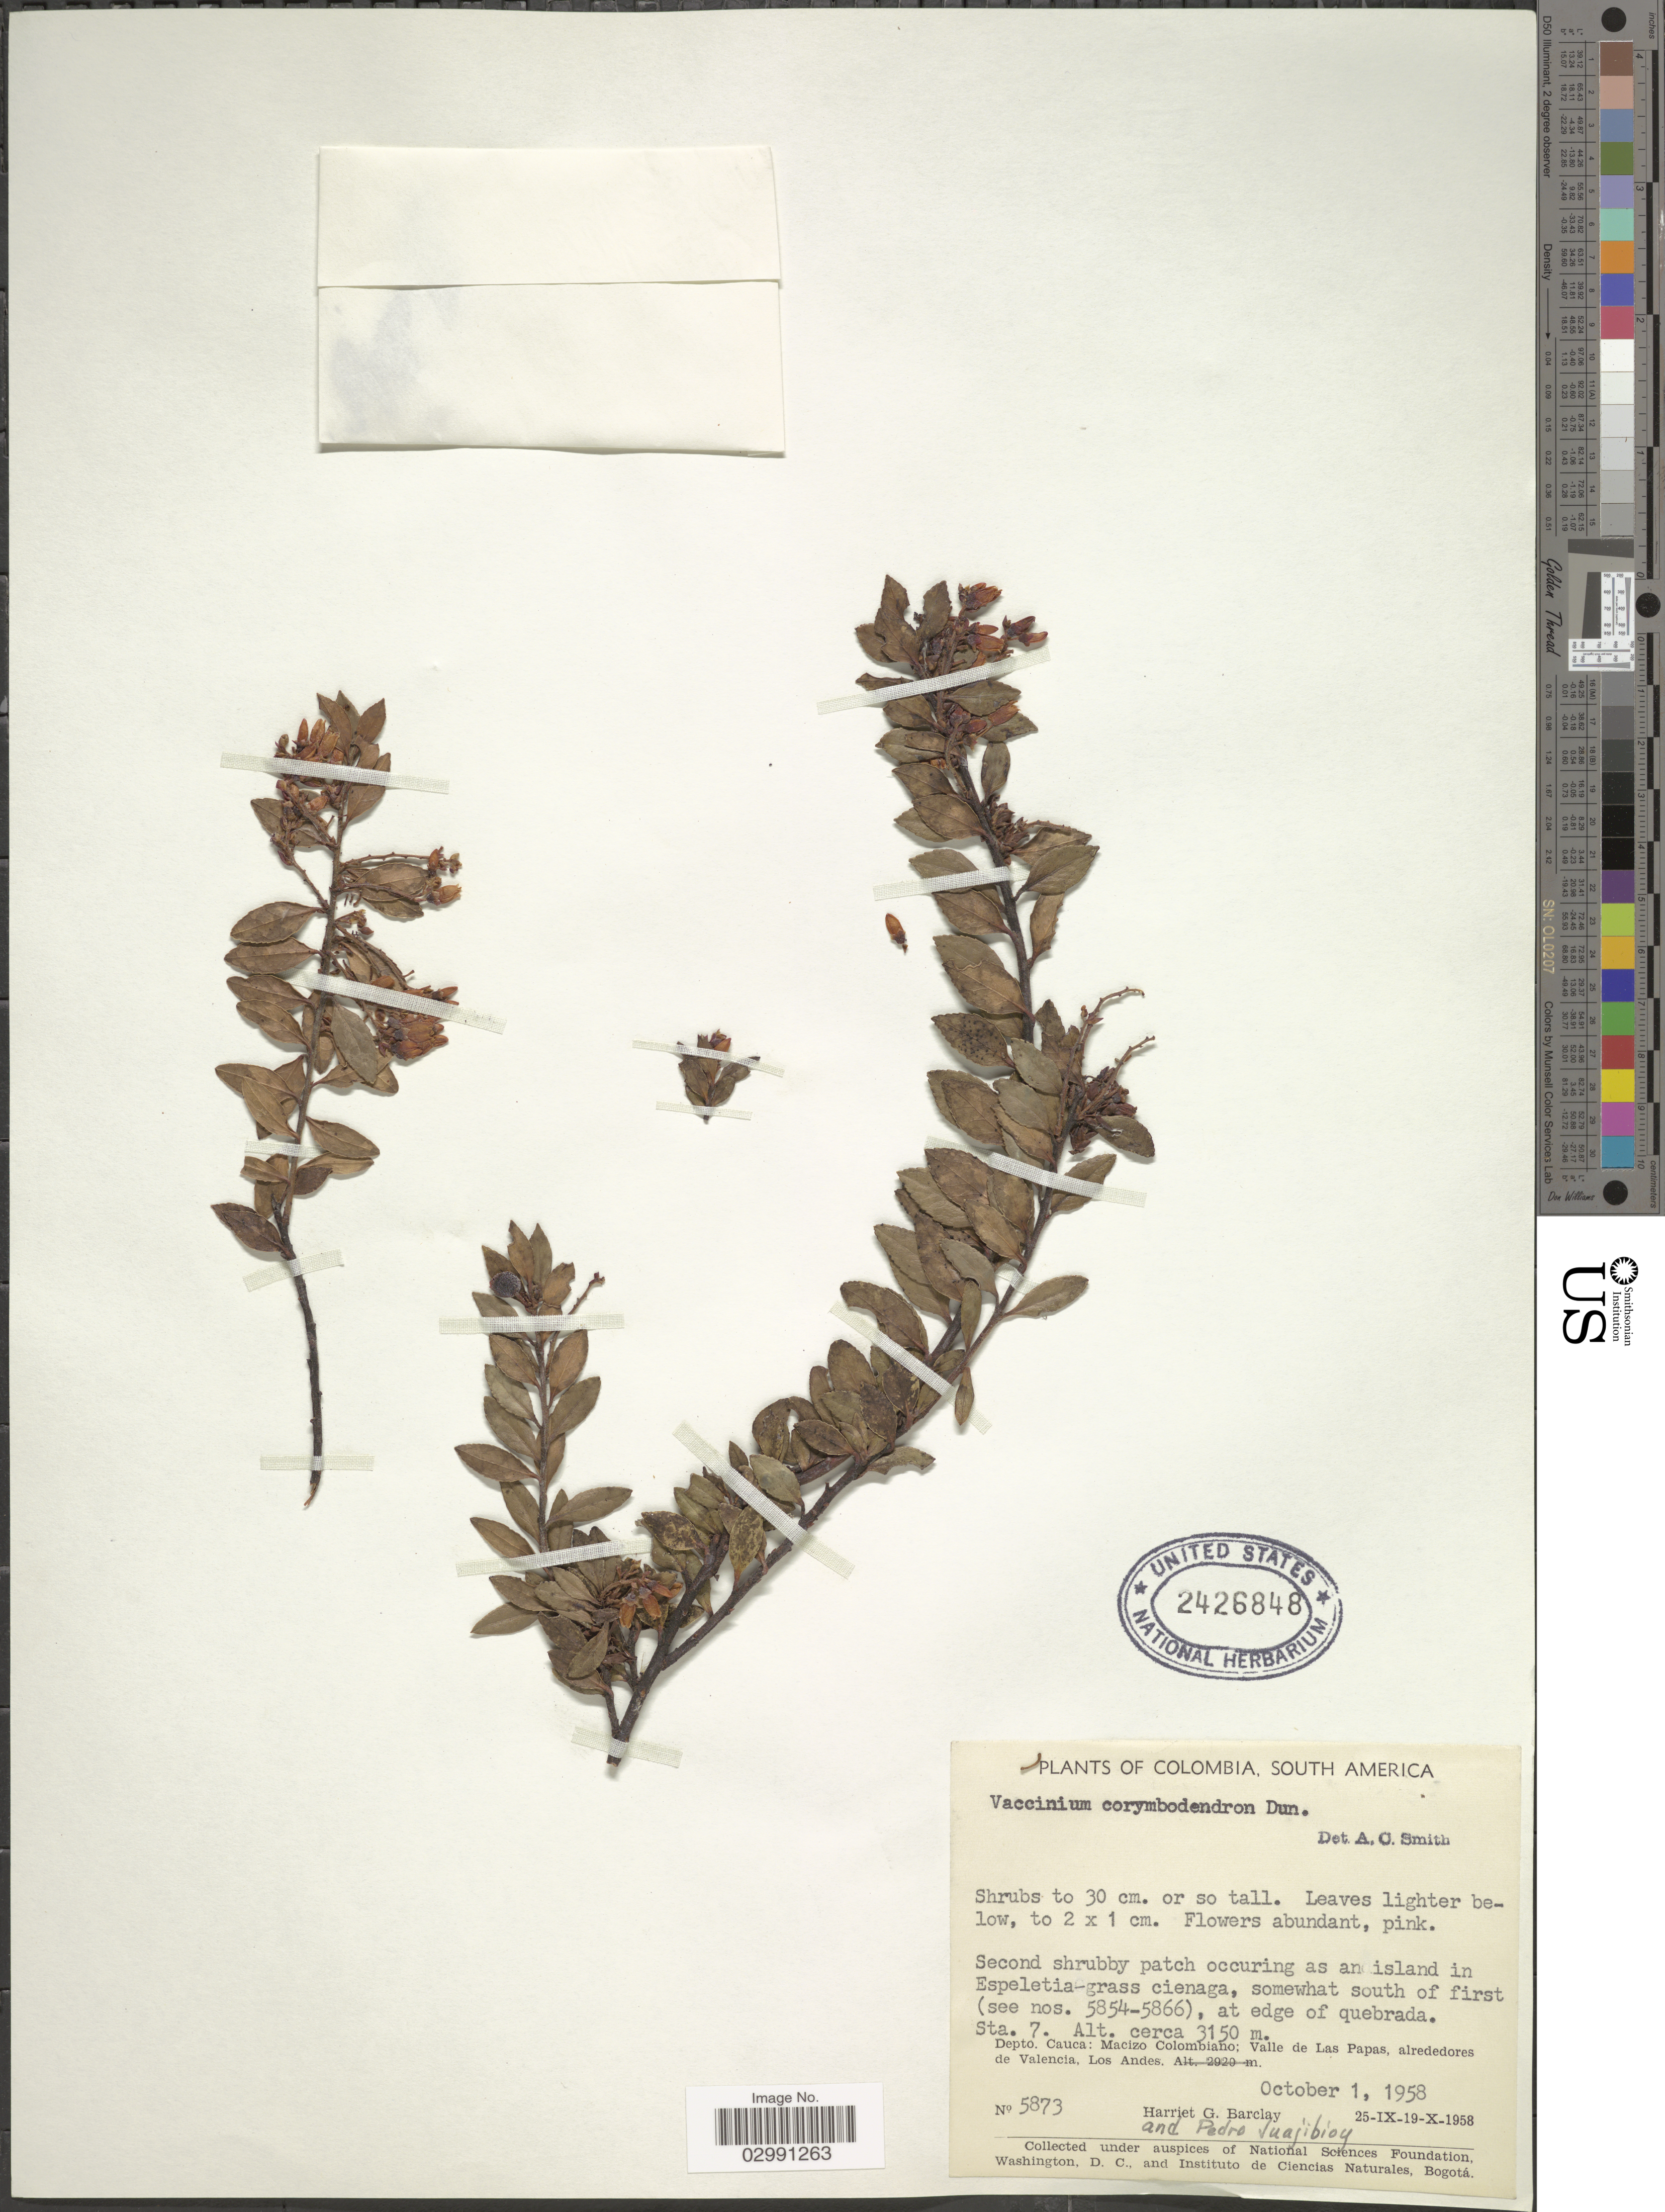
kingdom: Plantae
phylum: Tracheophyta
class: Magnoliopsida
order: Ericales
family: Ericaceae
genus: Vaccinium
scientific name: Vaccinium corymbodendron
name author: Dunal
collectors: H. G. Barclay & P. Juajibioy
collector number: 5873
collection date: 1958-10-01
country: Colombia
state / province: Cauca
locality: South America. Somewhat south of first (see nos. 5854-5866), at edge of quebrada. Sta. 7. Depto. Cauca: Macizo Colombiano; Valle de Las Papas, alrededores de Valencia, Los Andes.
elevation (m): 3150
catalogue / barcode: US 2426848